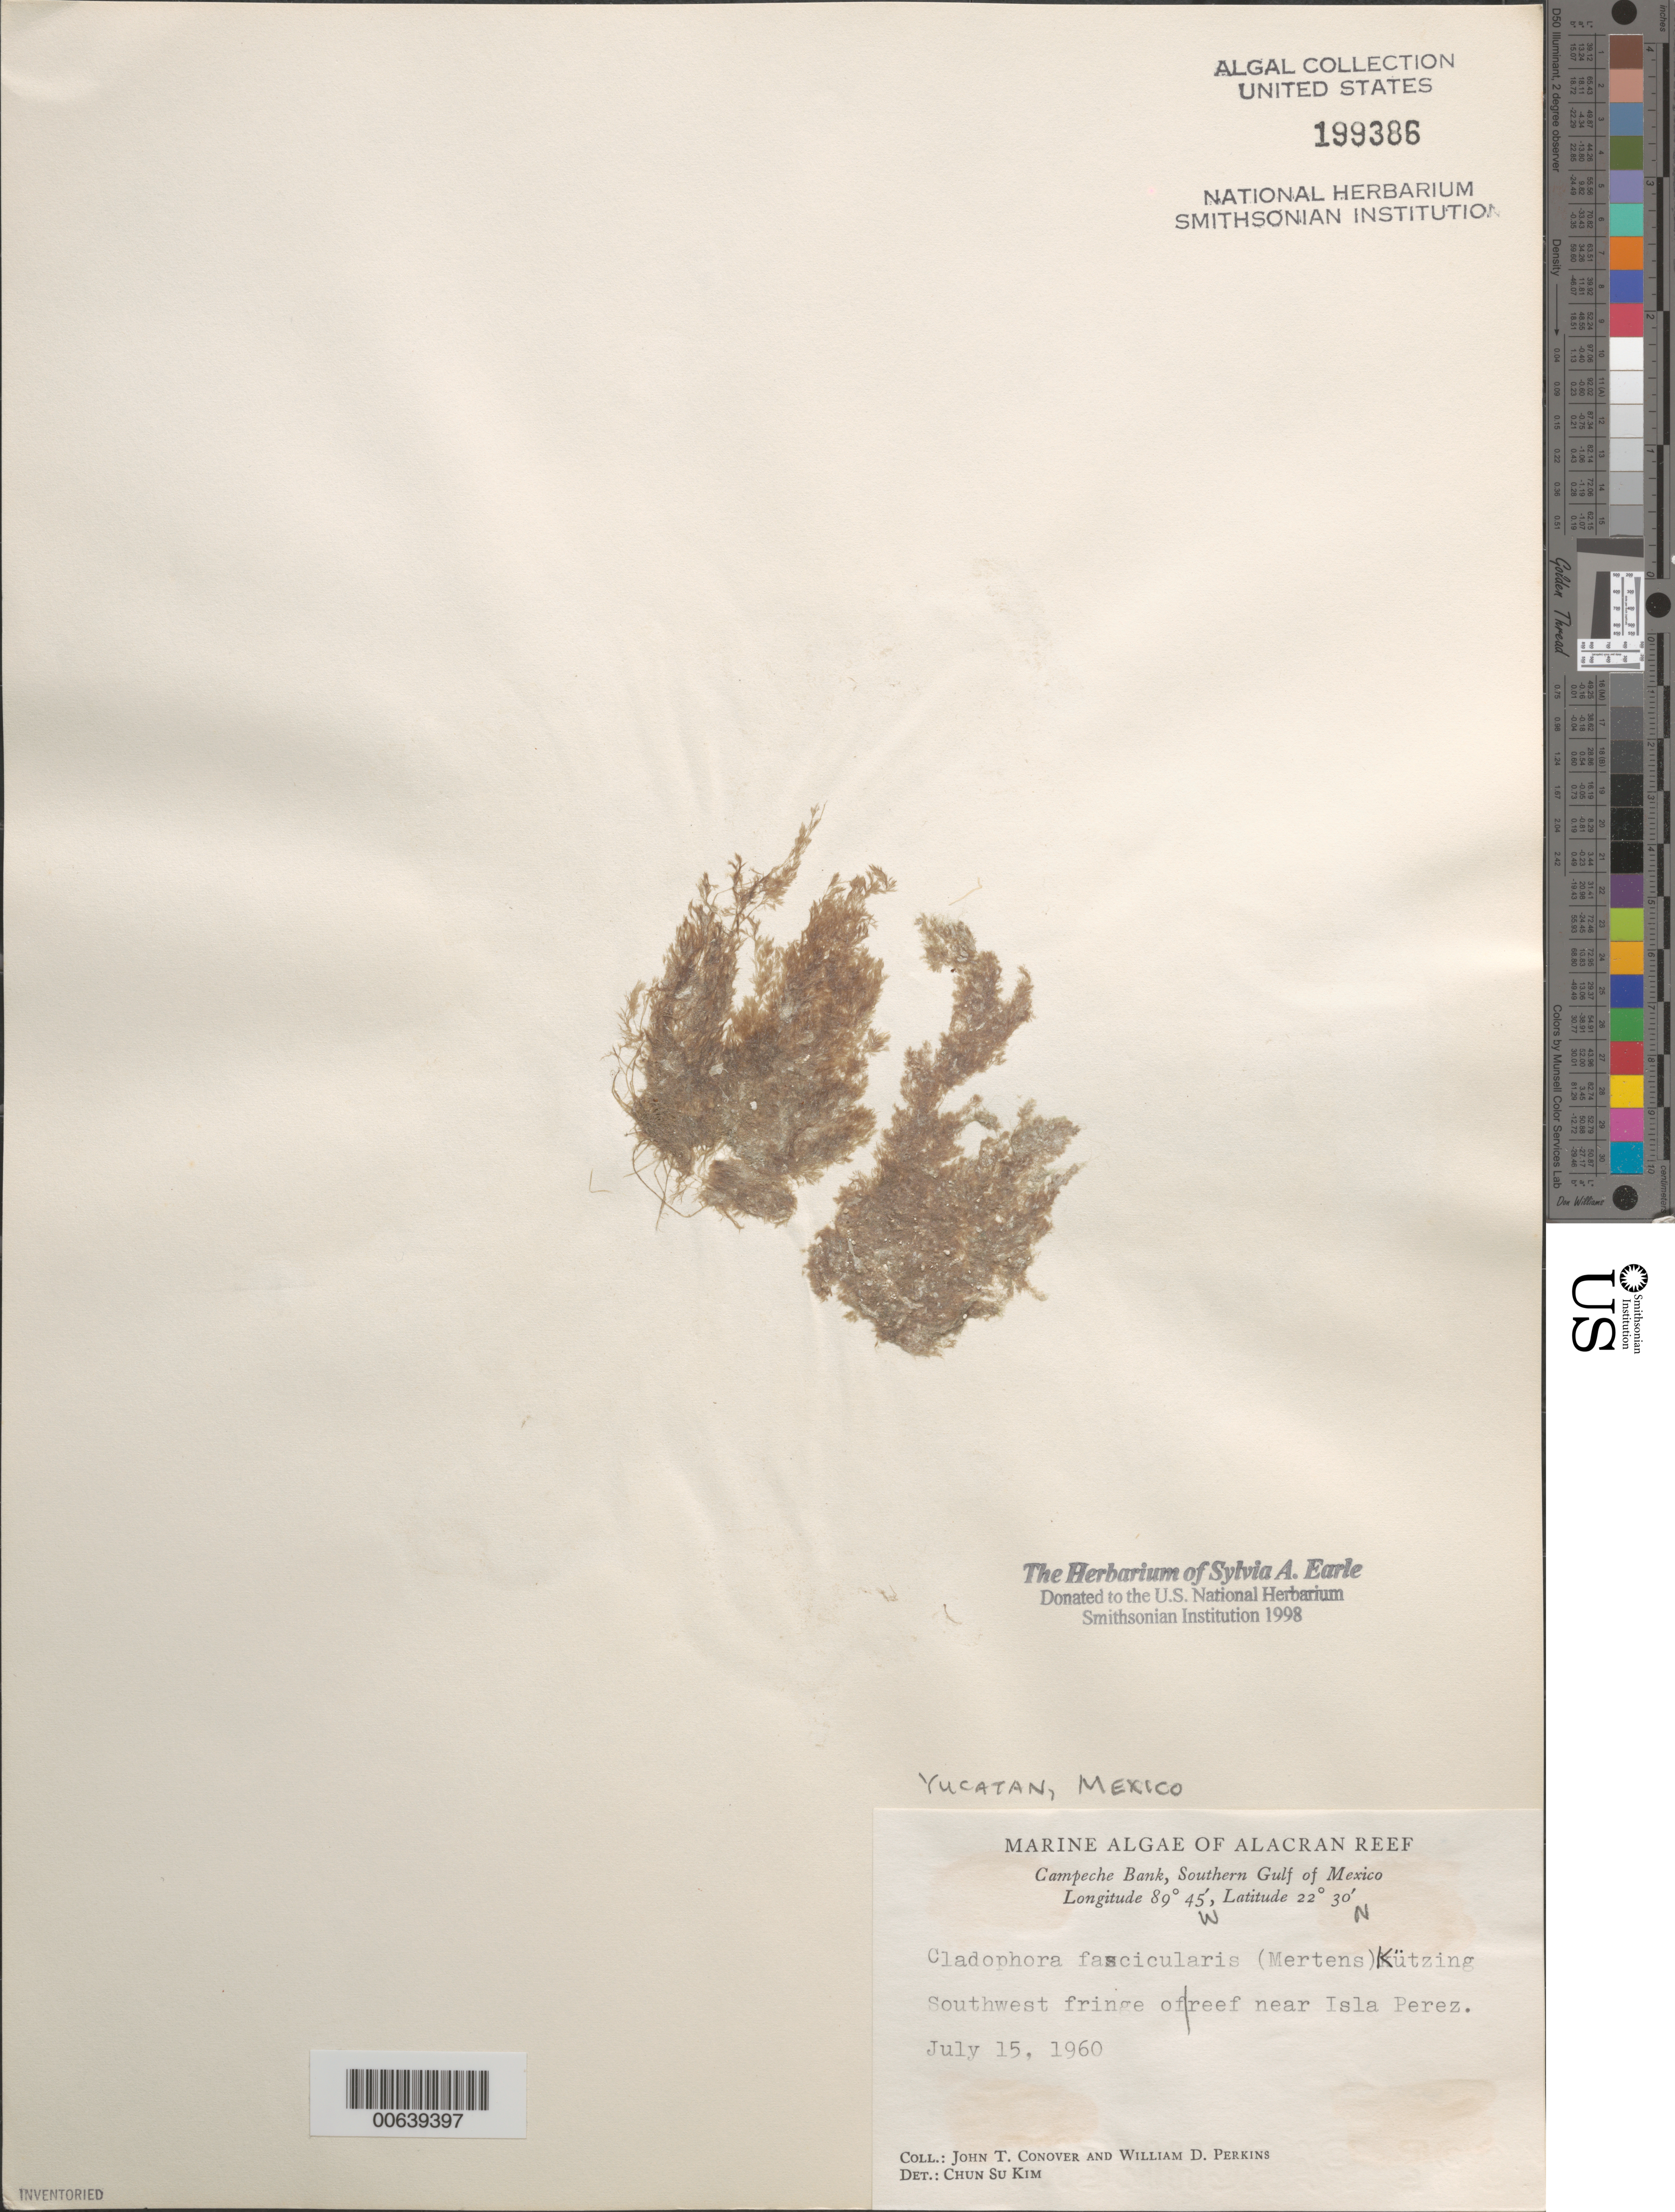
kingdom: Plantae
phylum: Chlorophyta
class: Ulvophyceae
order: Ulvales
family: Ulvaceae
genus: Ulva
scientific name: Ulva linza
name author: L.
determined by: Algae name updating Project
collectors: J. T. Conover & W. D. Perkins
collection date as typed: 15 Jul 1960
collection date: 1960-07-15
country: Mexico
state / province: Yucatán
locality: Alacran Reef, near Isla Perez, Campeche Bank, southern Gulf of Mexico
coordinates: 22 30' N, 89 45' W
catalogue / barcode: US 199386